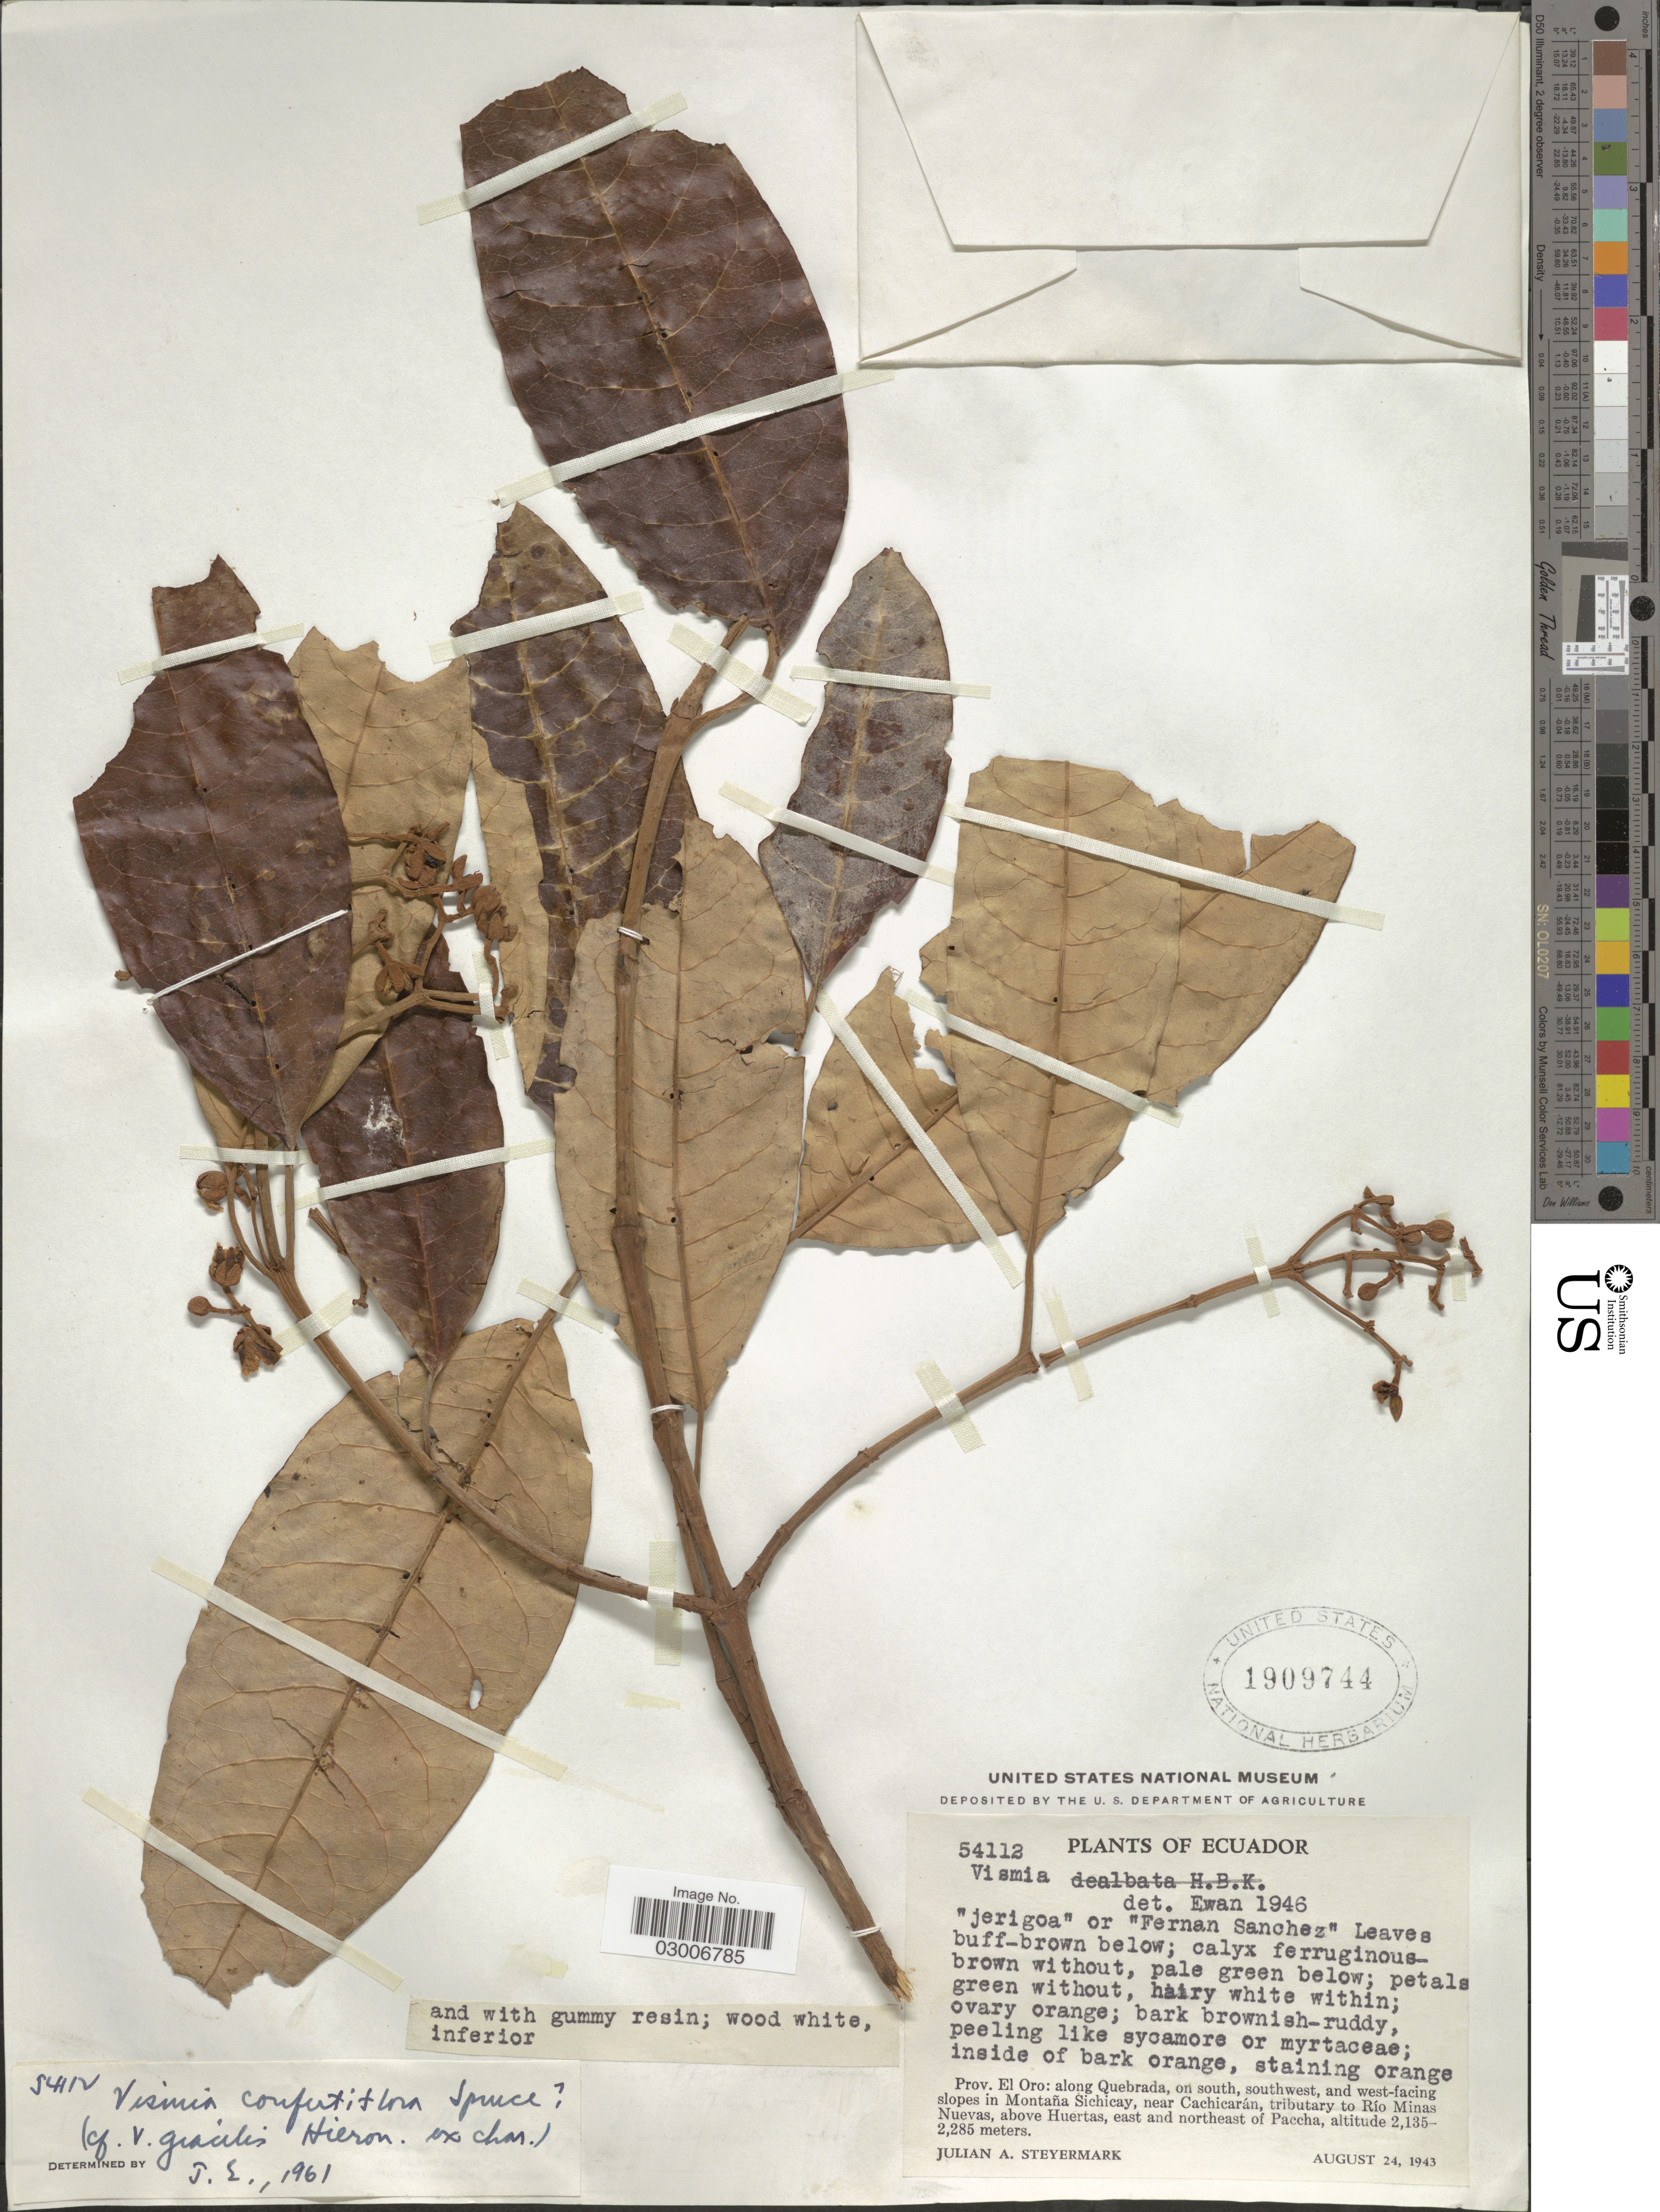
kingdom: Plantae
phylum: Tracheophyta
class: Magnoliopsida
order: Malpighiales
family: Hypericaceae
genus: Vismia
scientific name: Vismia laevis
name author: Triana & Planch.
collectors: J. Steyermark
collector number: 54112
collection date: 1943-08-24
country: Ecuador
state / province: El Oro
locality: Along Quebrada, on south, southwest, and west-facing slopes in Montaña Sichicay, near Cachicarán, tributary to Río Minas Nuevas, above Huertas, east and northeast of Paccha.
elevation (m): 2135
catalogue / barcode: US 1909744